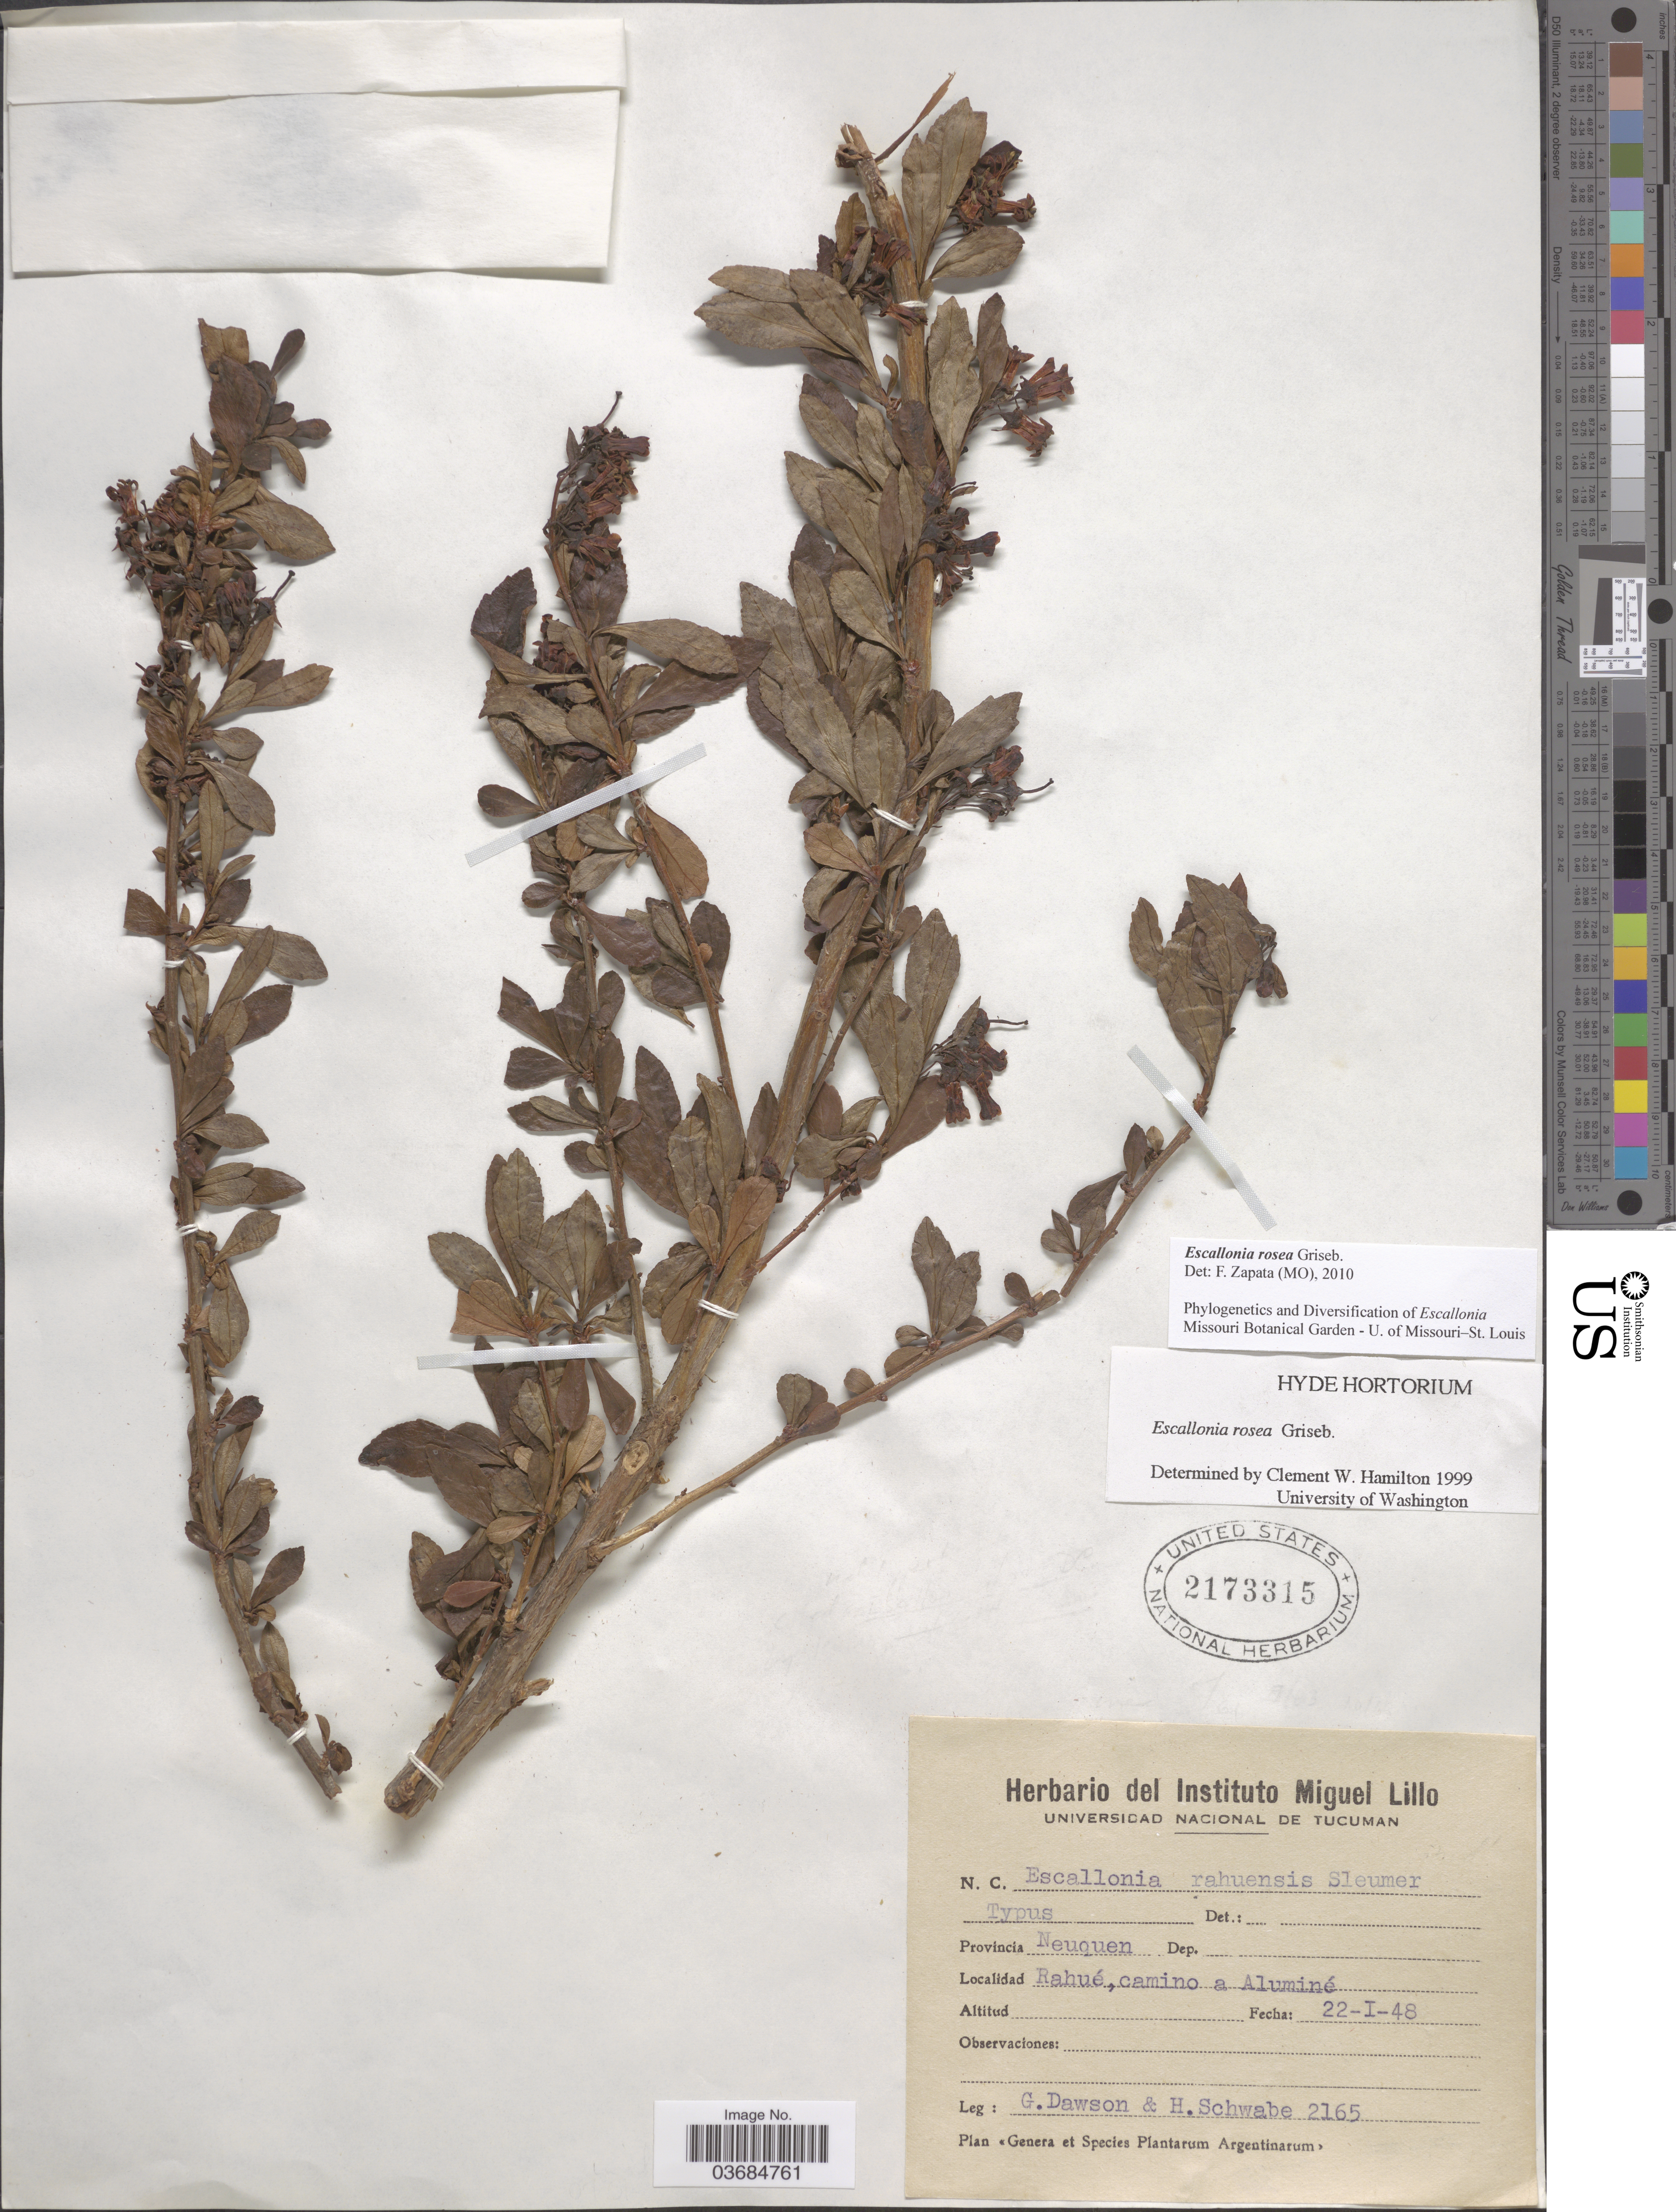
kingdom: Plantae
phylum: Tracheophyta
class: Magnoliopsida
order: Escalloniales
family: Escalloniaceae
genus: Escallonia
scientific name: Escallonia rosea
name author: Griseb.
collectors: G. Dawson & H. Schwabe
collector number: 2165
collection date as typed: Transcribed d/m/y: 22/1/48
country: Argentina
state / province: Neuquen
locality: Rahué, camino a Aluminé.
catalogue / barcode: US 2173315